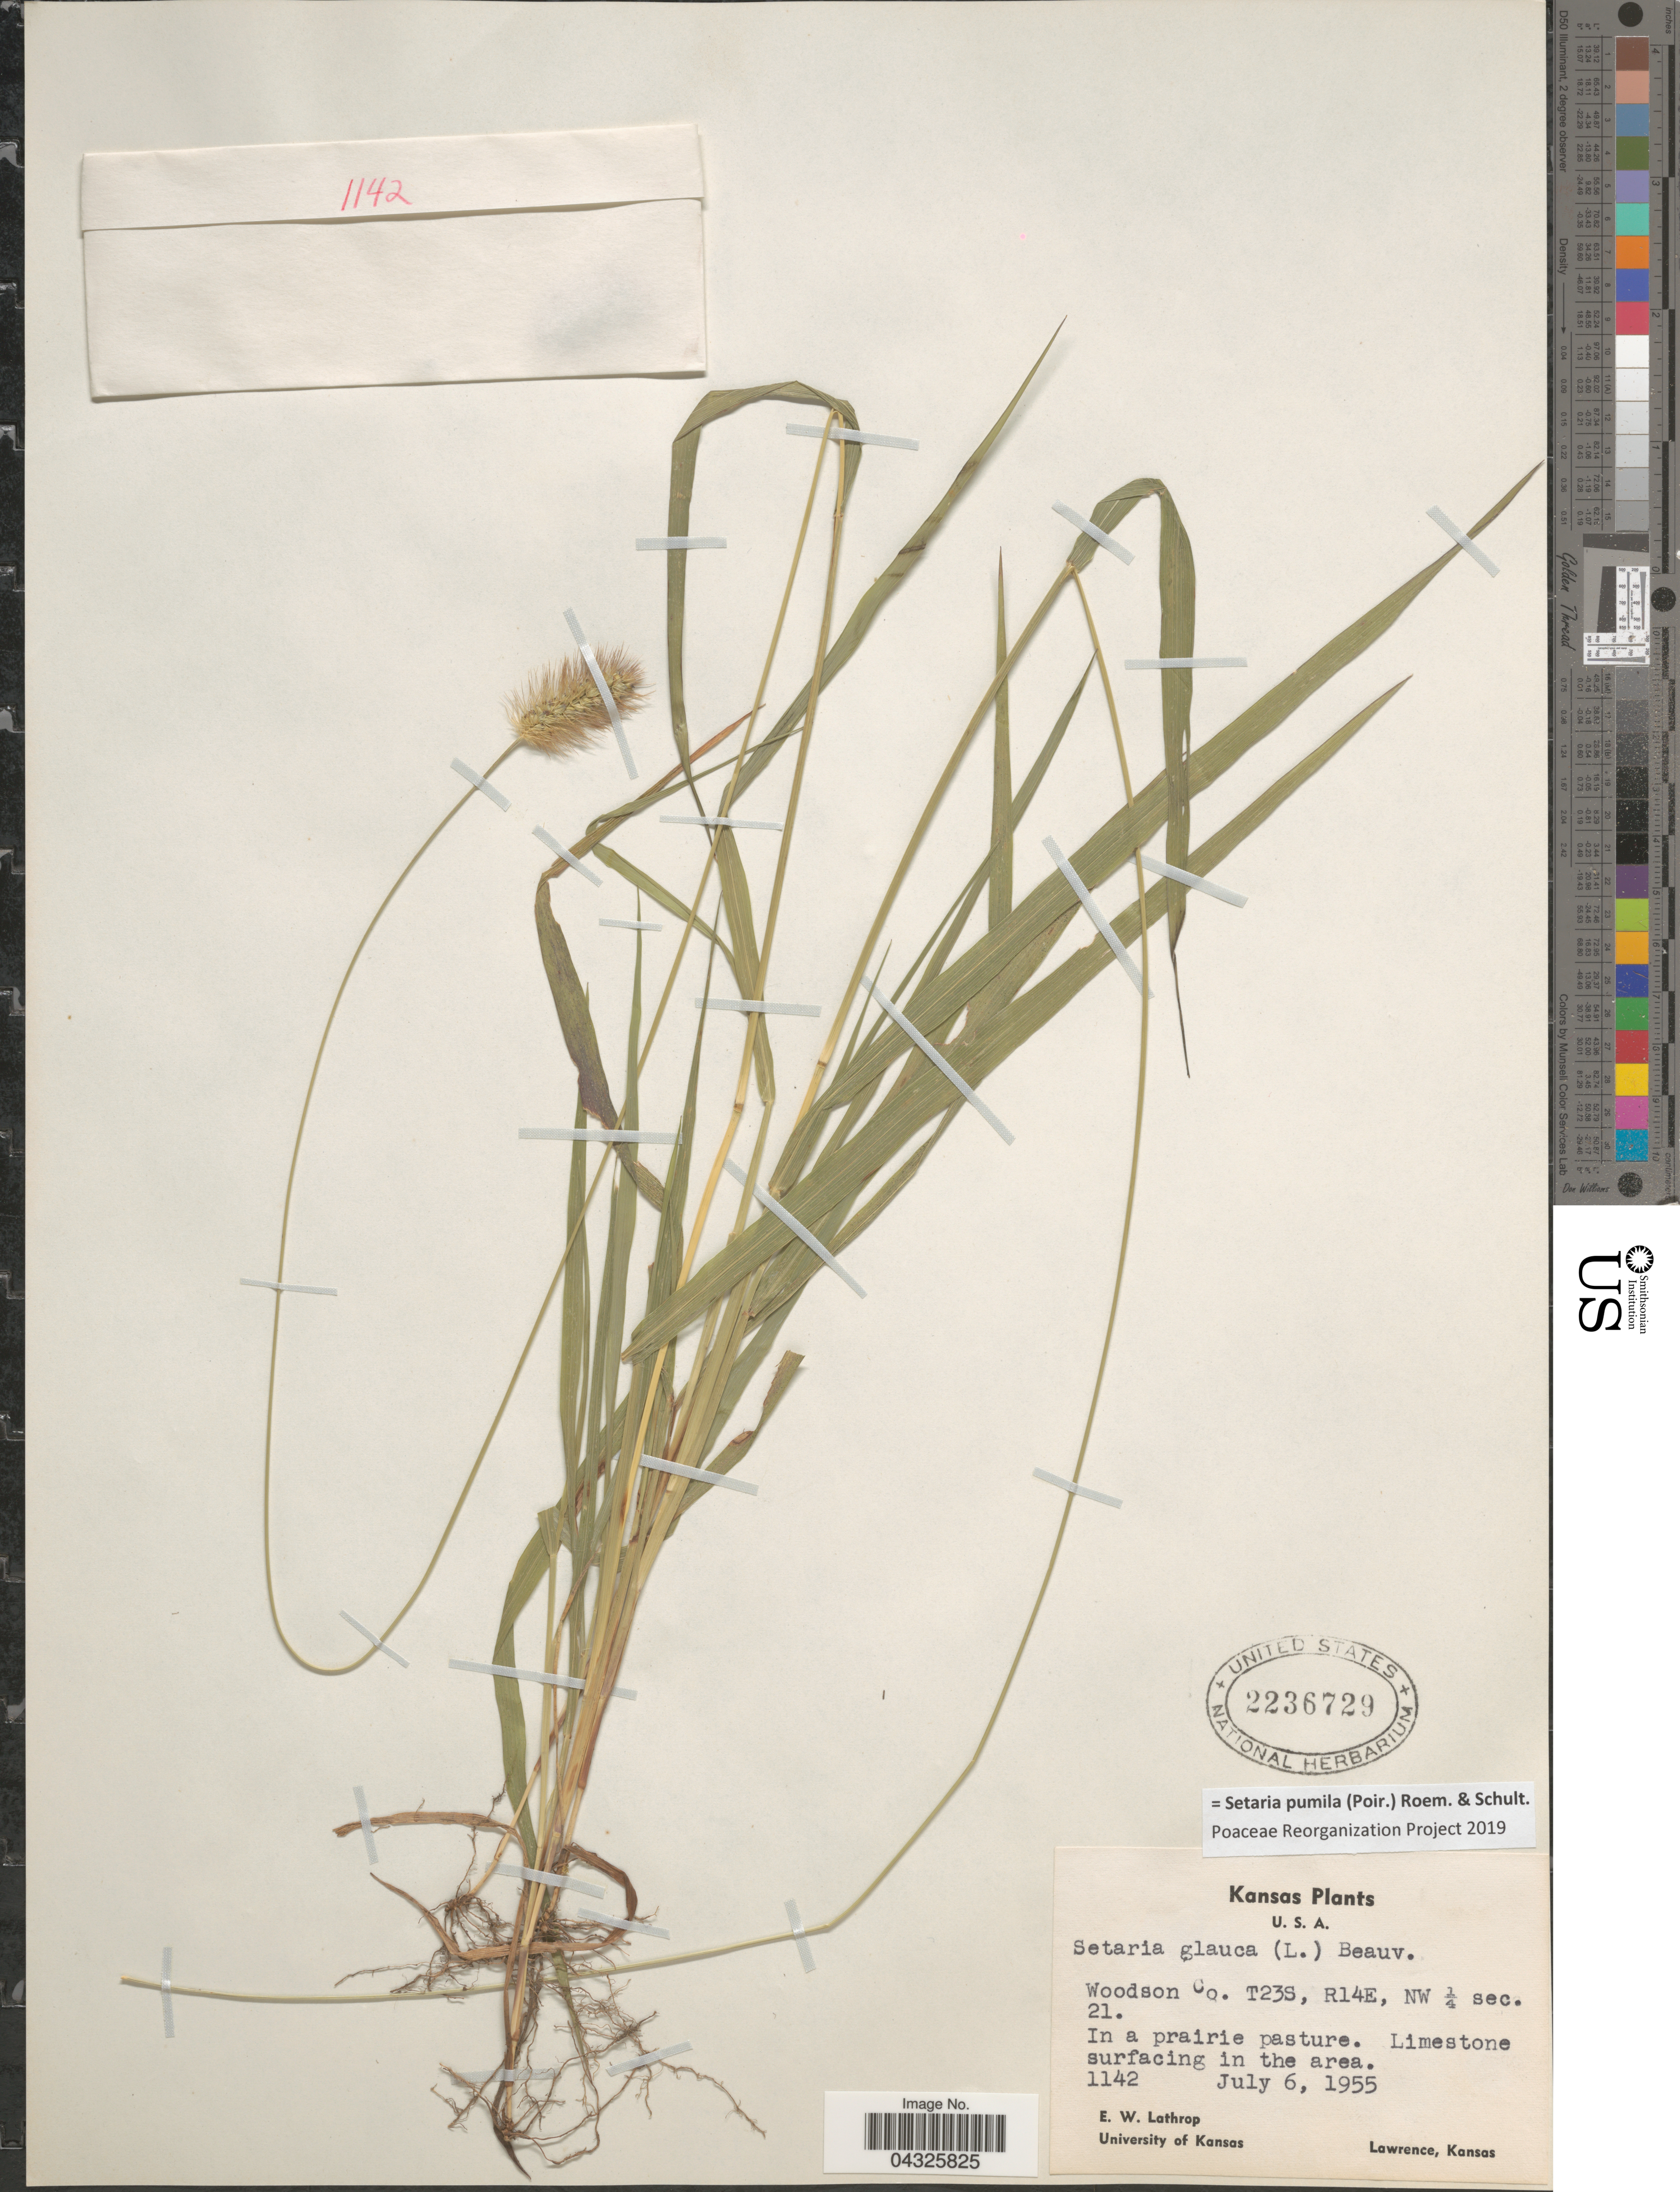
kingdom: Plantae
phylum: Tracheophyta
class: Liliopsida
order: Poales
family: Poaceae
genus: Setaria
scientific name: Setaria pumila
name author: (Poir.) Roem. & Schult.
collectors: E. W. Lathrop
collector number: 1142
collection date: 1955-07-06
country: United States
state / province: Kansas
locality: Woodson Co. T23S, R14E, NW ¼ sec, 21. In a prairie pasture.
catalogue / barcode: US 2236729